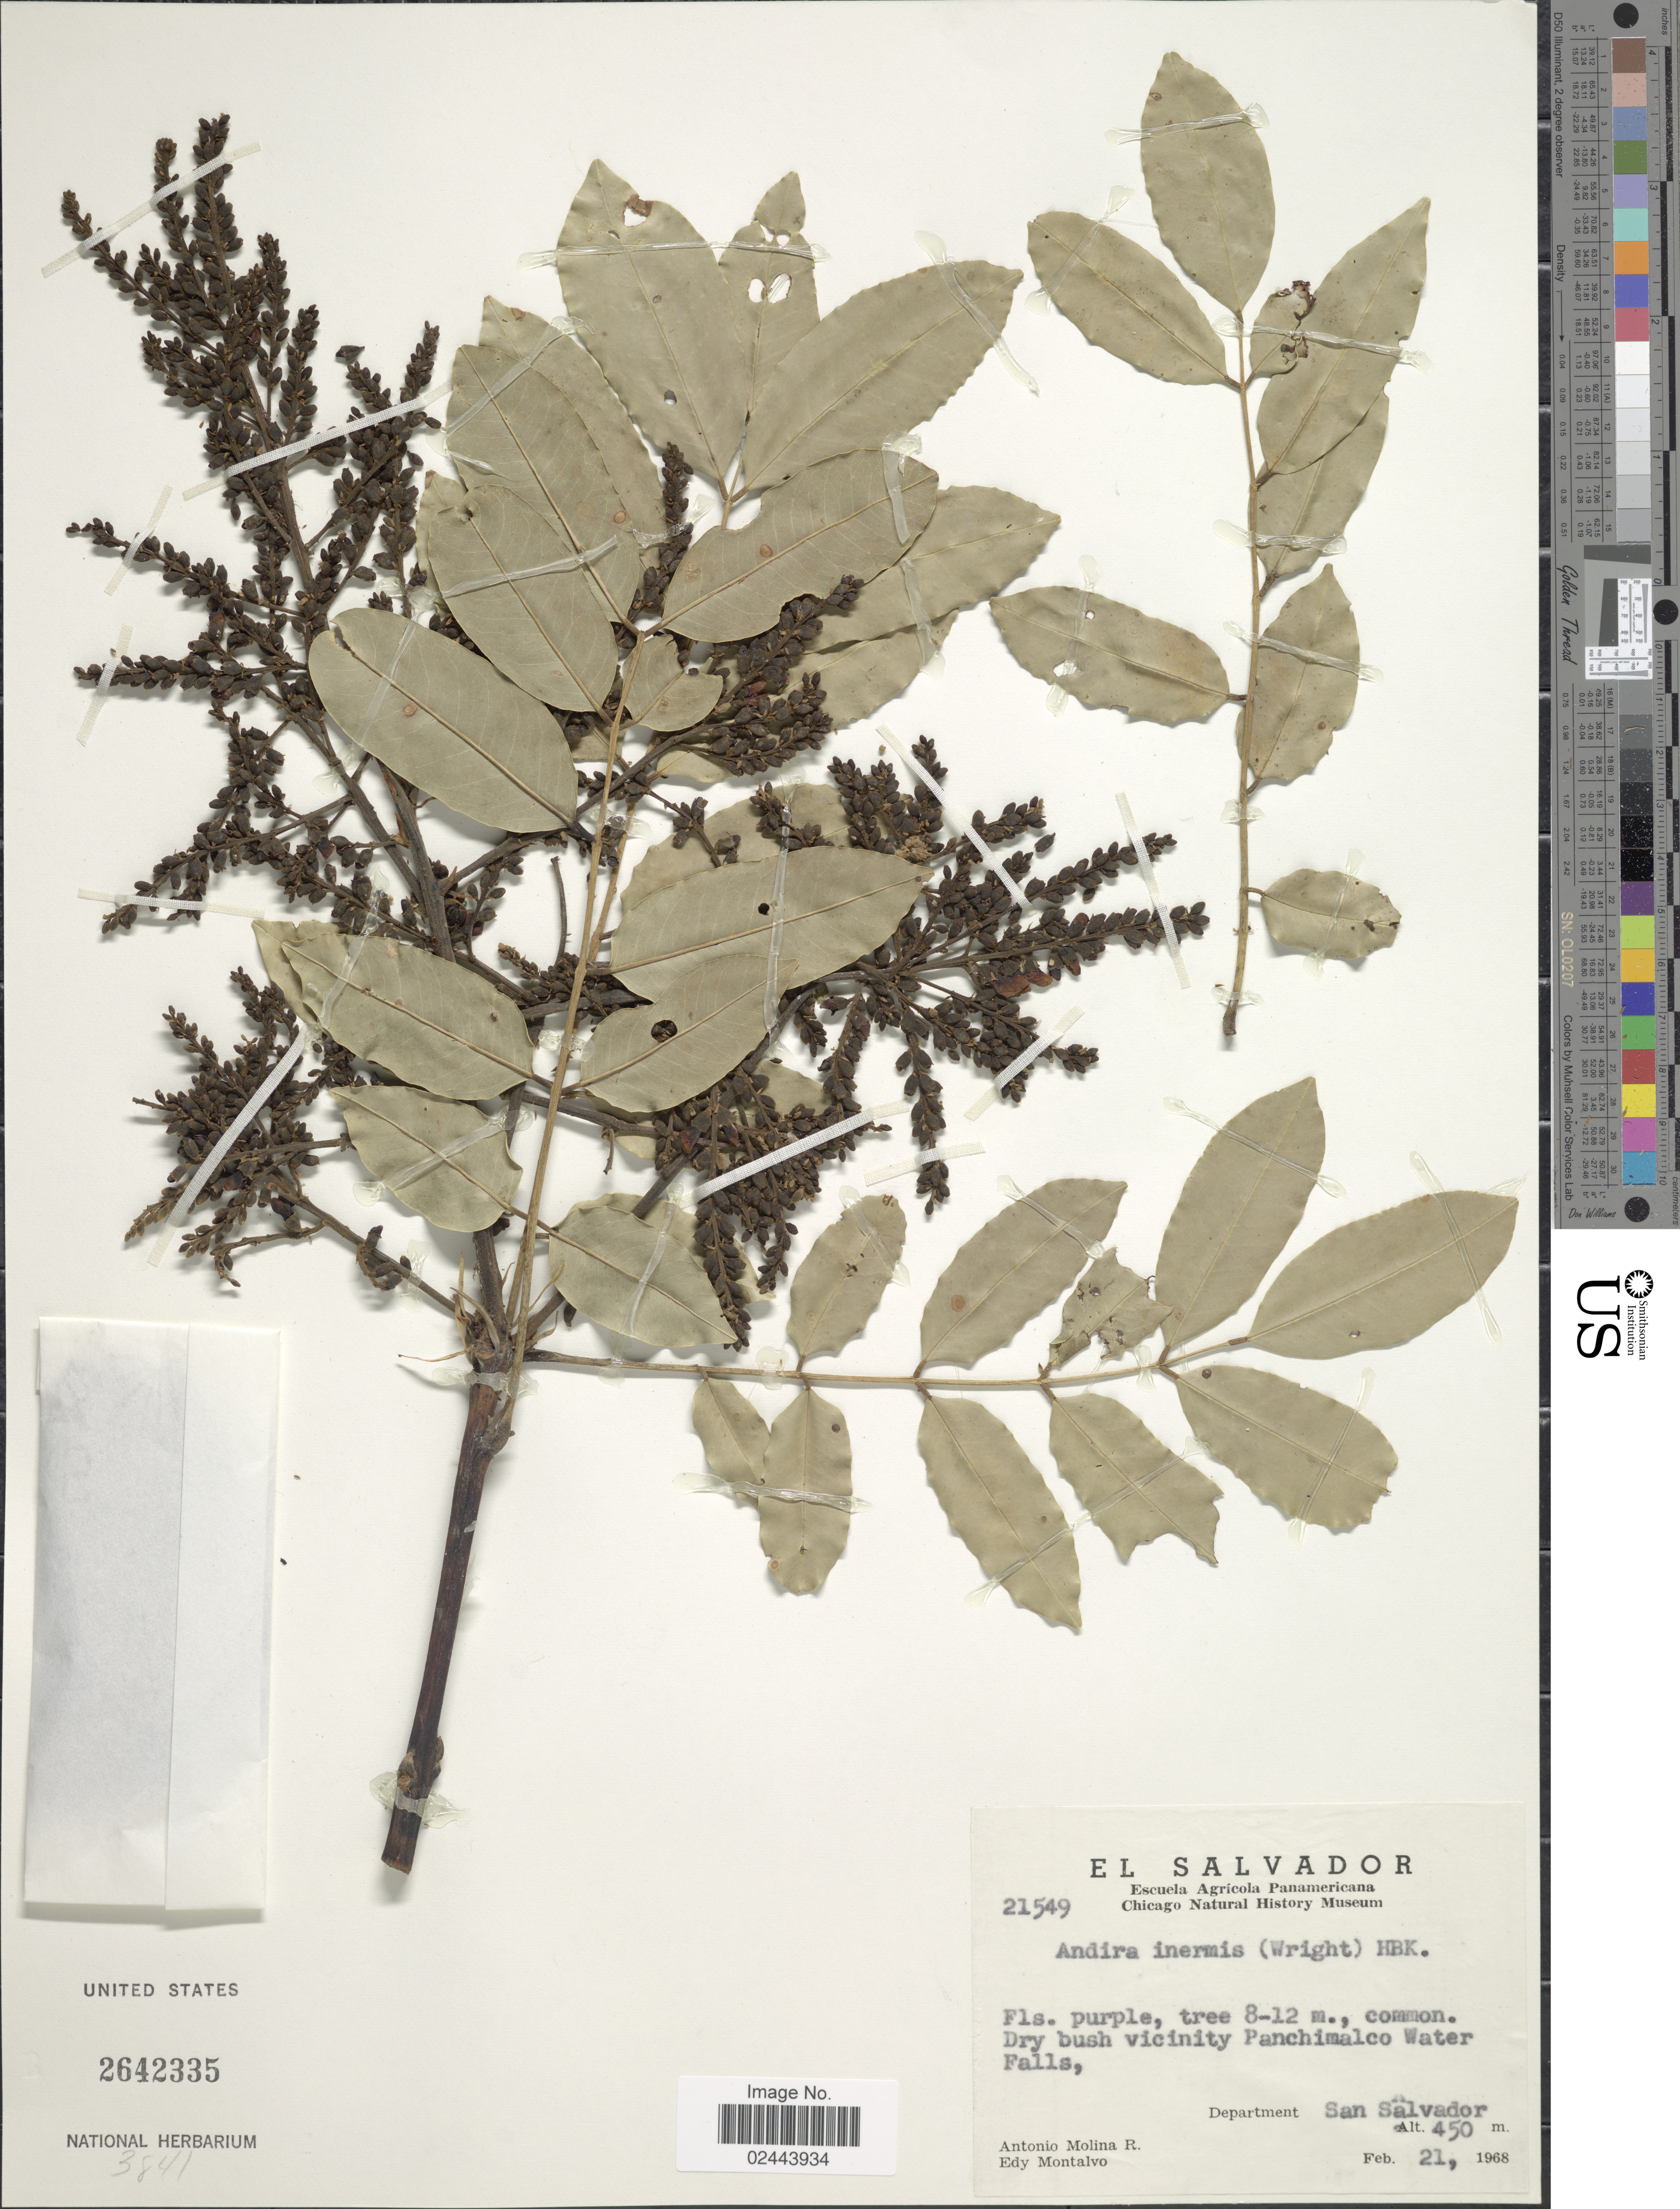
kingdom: Plantae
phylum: Tracheophyta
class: Magnoliopsida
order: Fabales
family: Fabaceae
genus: Andira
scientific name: Andira inermis subsp. inermis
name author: (W. Wright) Kunth ex DC.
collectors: A. Molina R. & E. A. Montalvo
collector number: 21549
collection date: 1968-02-21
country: El Salvador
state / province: San Salvador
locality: Dry bush vicinity Panchimalco Water Falls, Department San Salvador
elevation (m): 450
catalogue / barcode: US 2642335